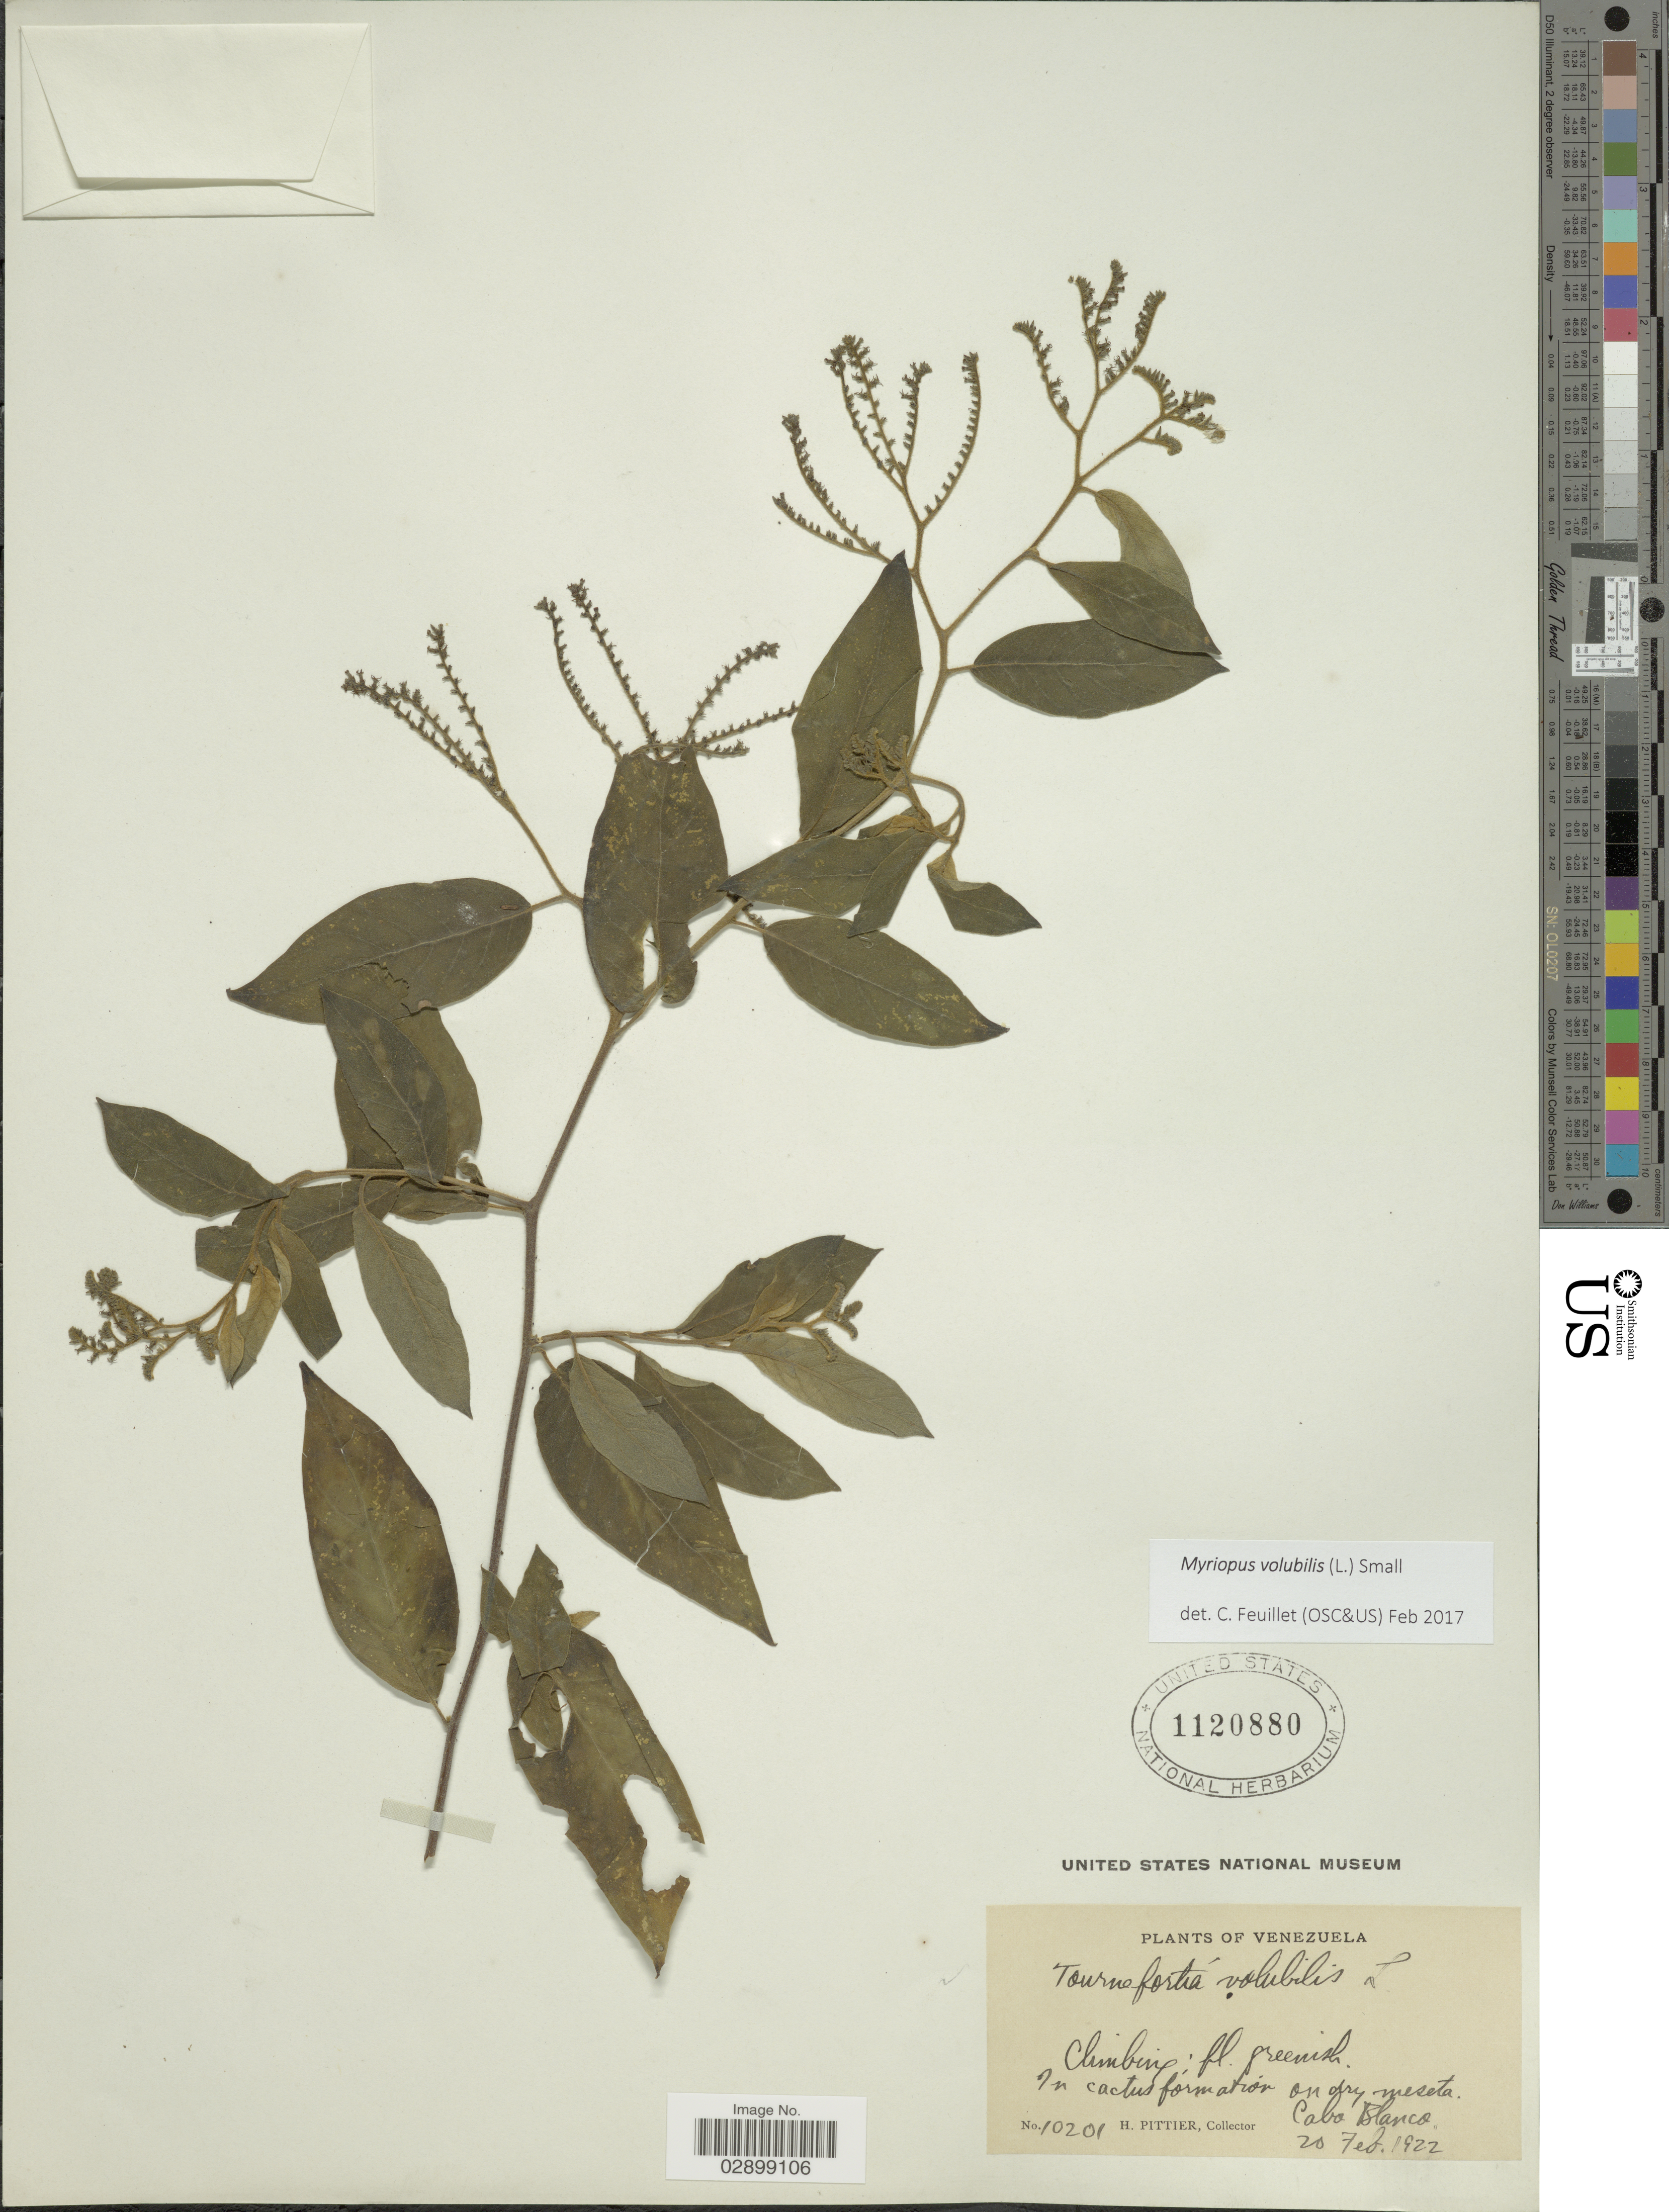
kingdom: Plantae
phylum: Tracheophyta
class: Magnoliopsida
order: Boraginales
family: Heliotropiaceae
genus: Myriopus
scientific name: Myriopus volubilis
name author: (L.) Small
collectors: H. F. Pittier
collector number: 10201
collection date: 1922-02-20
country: Venezuela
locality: Cabo Blanco.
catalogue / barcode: US 1120880